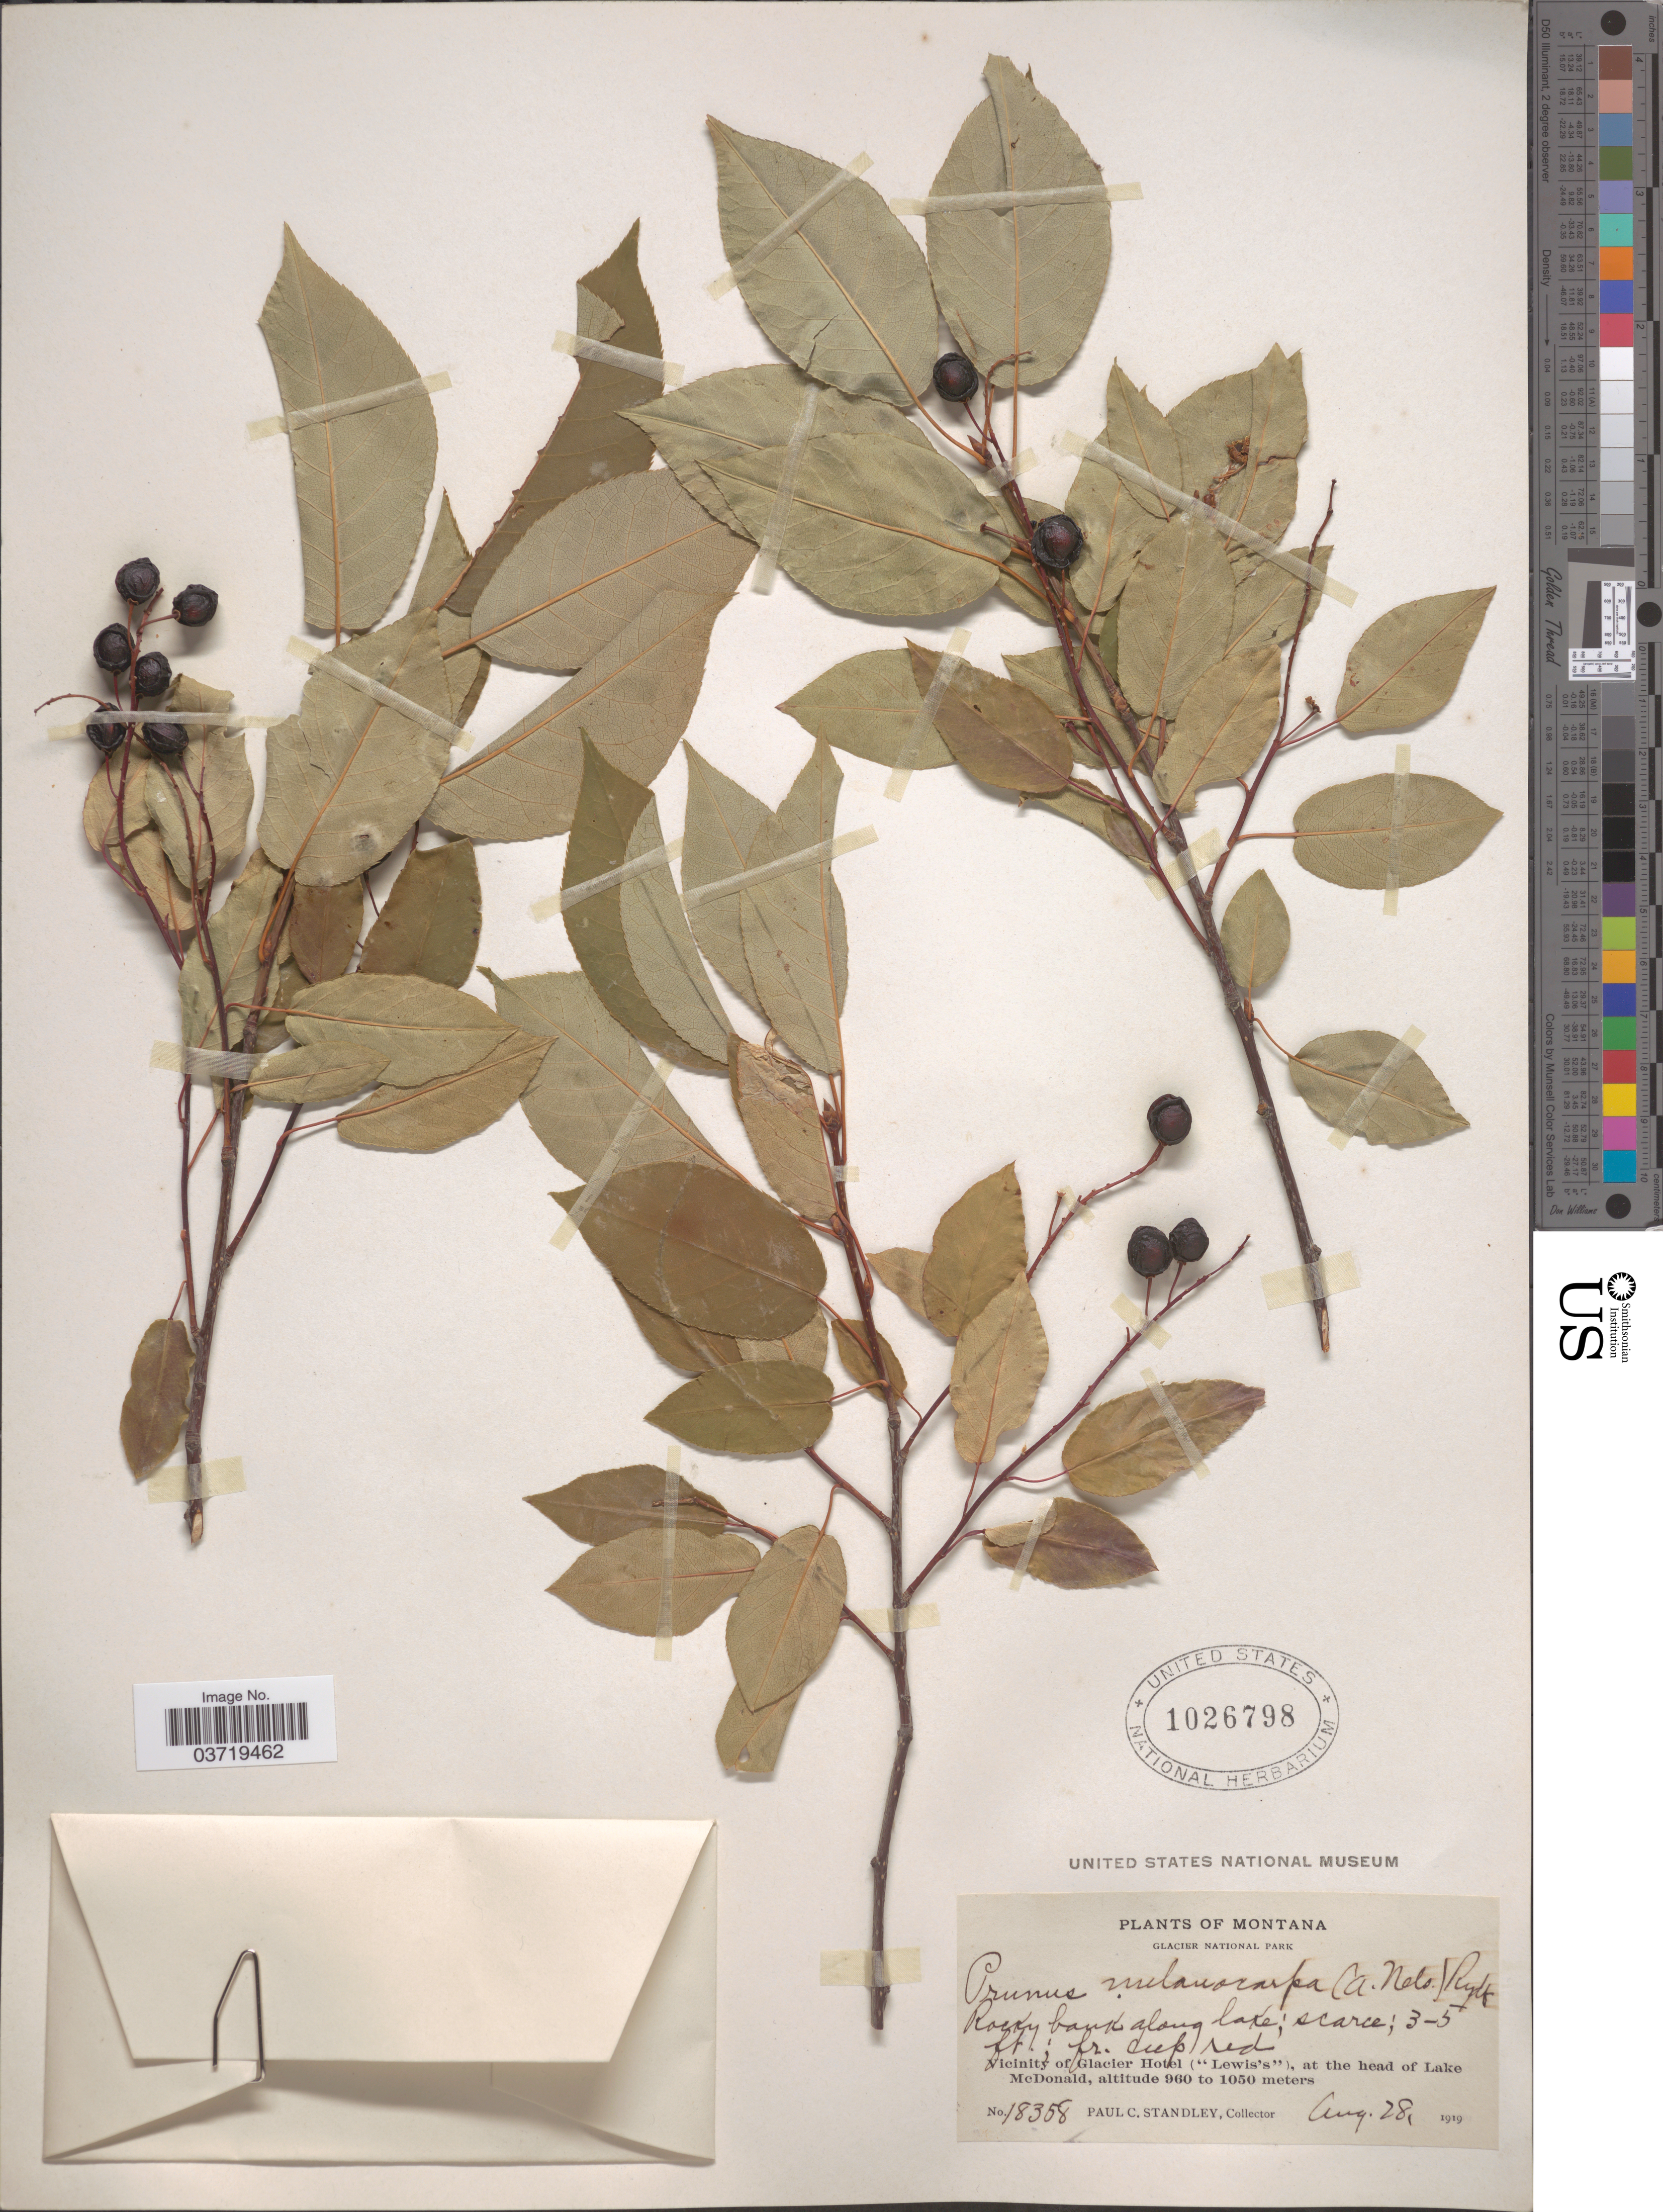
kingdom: Plantae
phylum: Tracheophyta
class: Magnoliopsida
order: Rosales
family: Rosaceae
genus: Prunus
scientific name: Prunus virginiana var. demissa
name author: (Nutt.) Torr.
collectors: P. C. Standley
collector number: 18358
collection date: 1919-08-28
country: United States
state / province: Montana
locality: Glacier National Park. Vicinity Glacier Hotel ("Lewis's"), at the head of Lake McDonald.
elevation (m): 960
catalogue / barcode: US 1026798